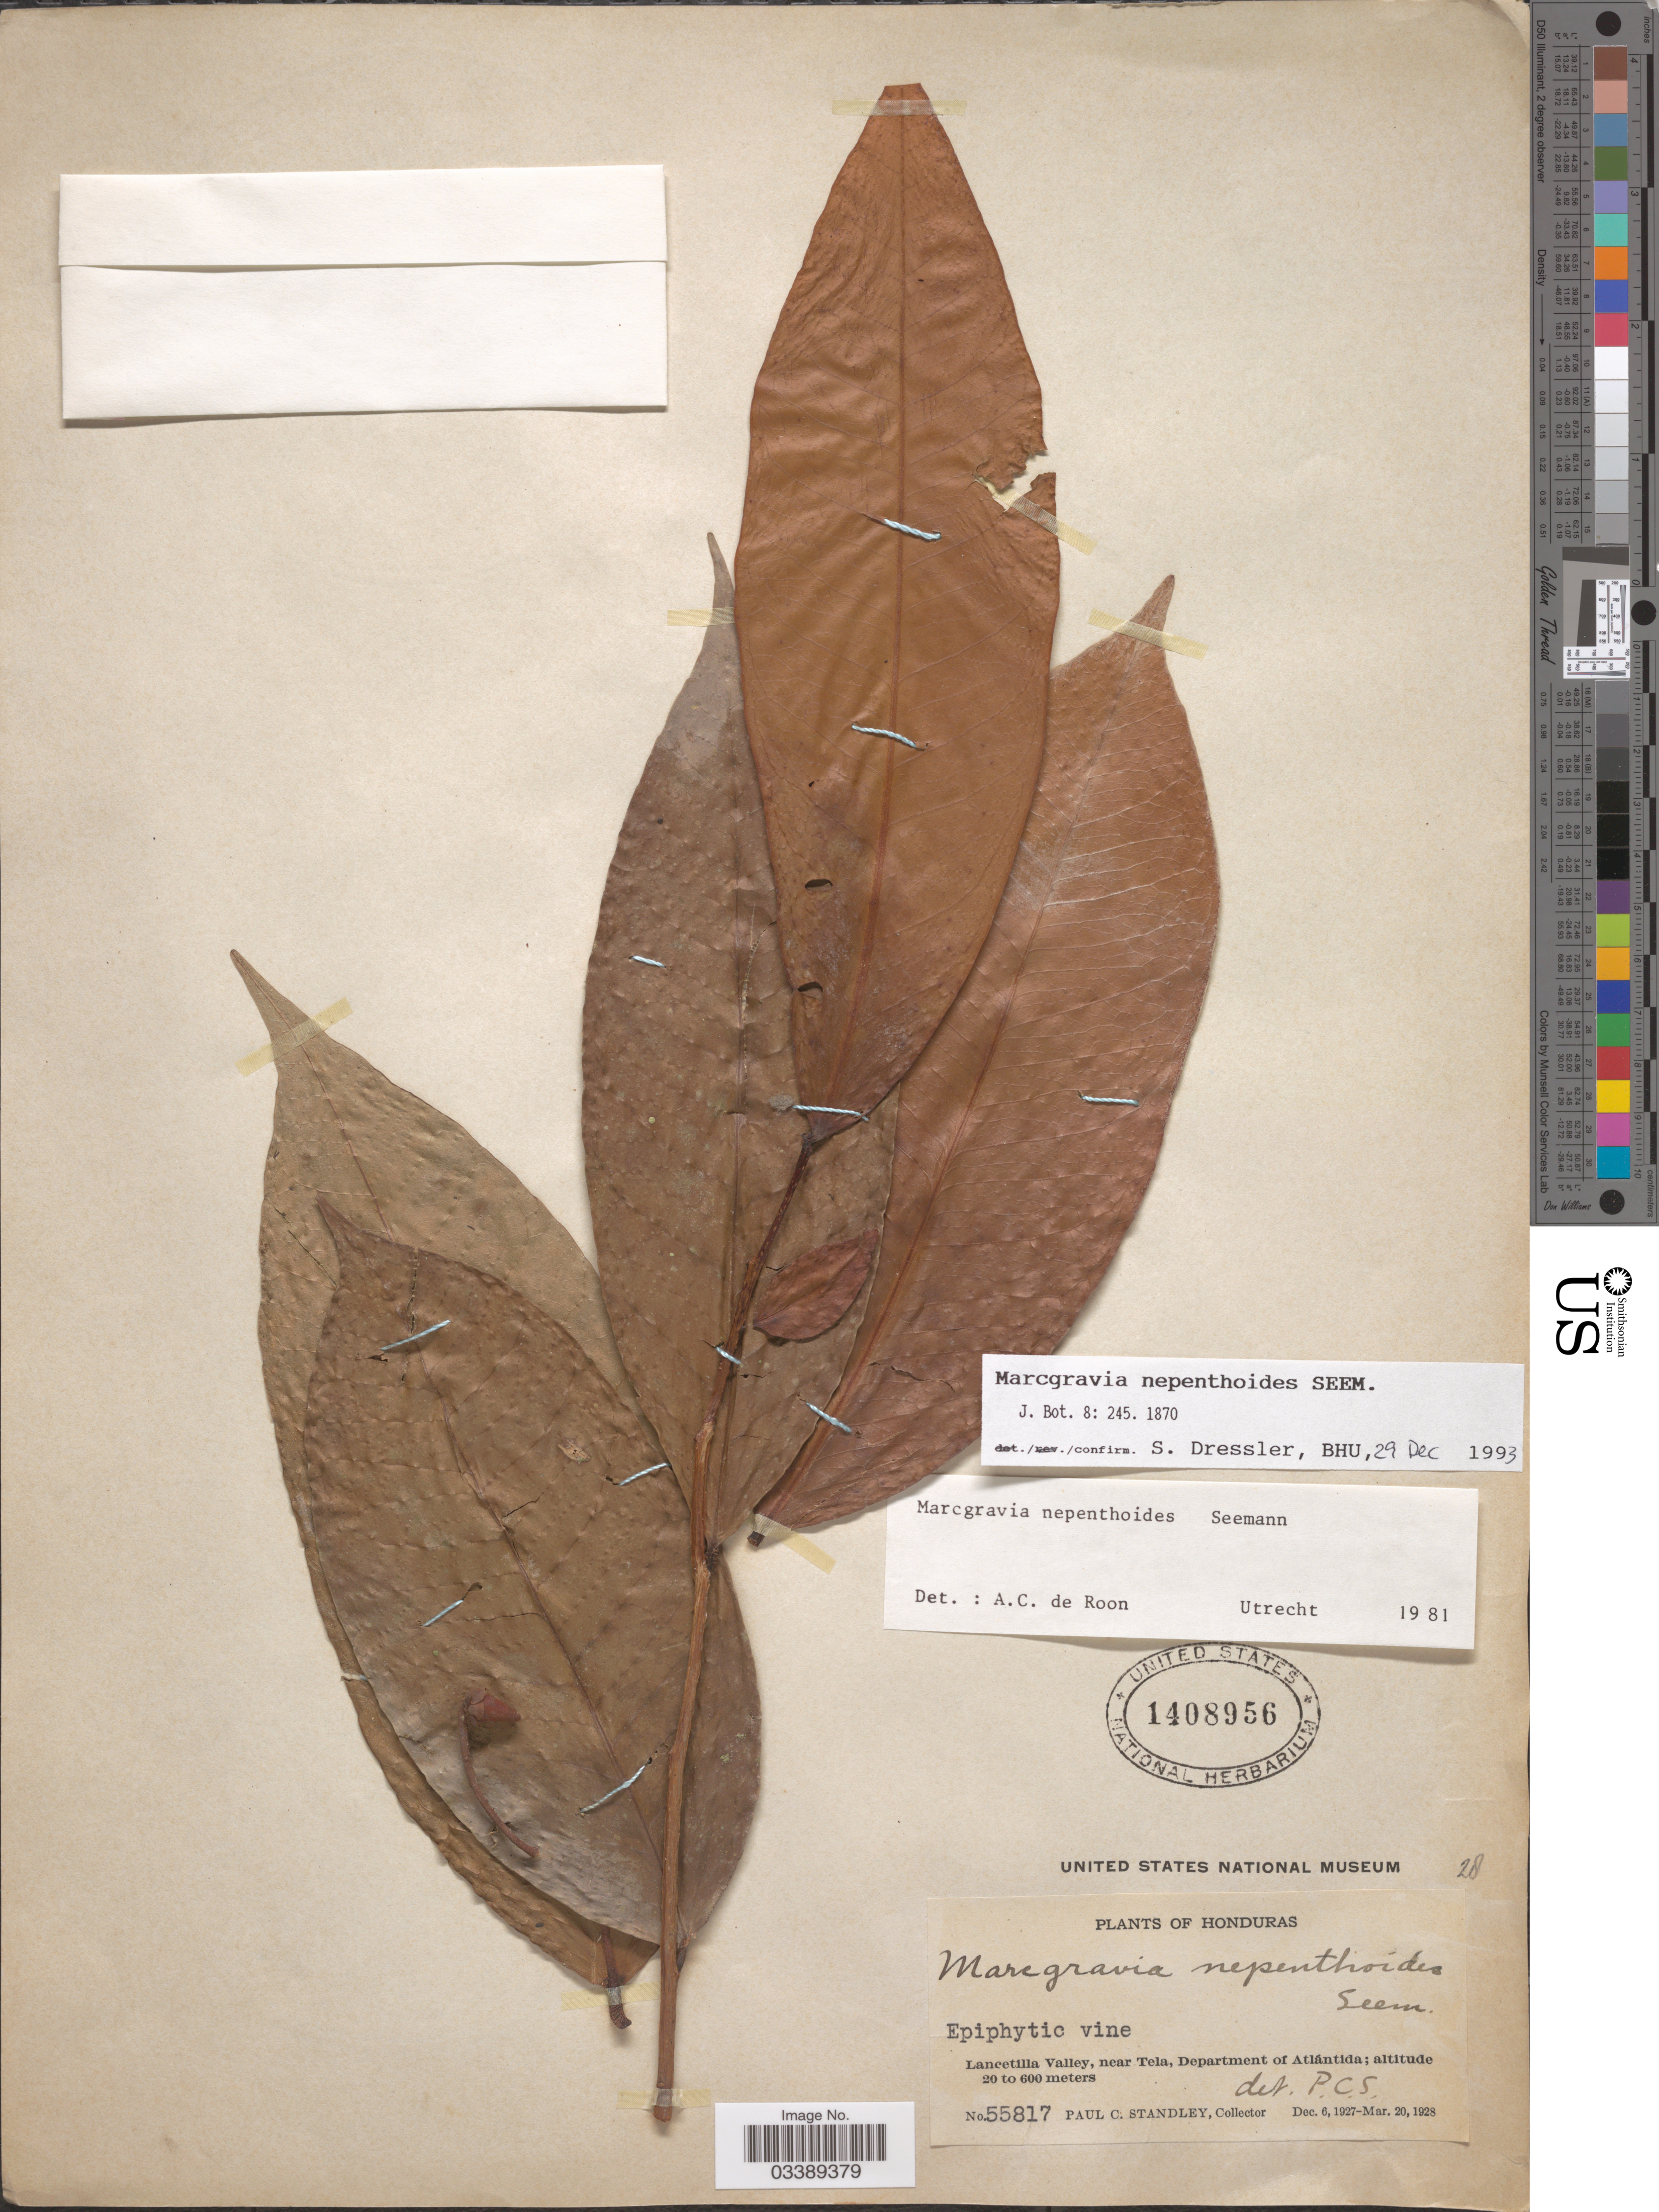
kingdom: Plantae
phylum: Tracheophyta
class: Magnoliopsida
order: Ericales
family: Marcgraviaceae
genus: Marcgravia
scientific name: Marcgravia nepenthoides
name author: Seem.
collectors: P. C. Standley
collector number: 55817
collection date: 1927-12-06/1928-03-20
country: Honduras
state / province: Atlántida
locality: Lancetilla Valley, near Tela, Department of Atlántida.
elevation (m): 20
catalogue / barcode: US 1408956